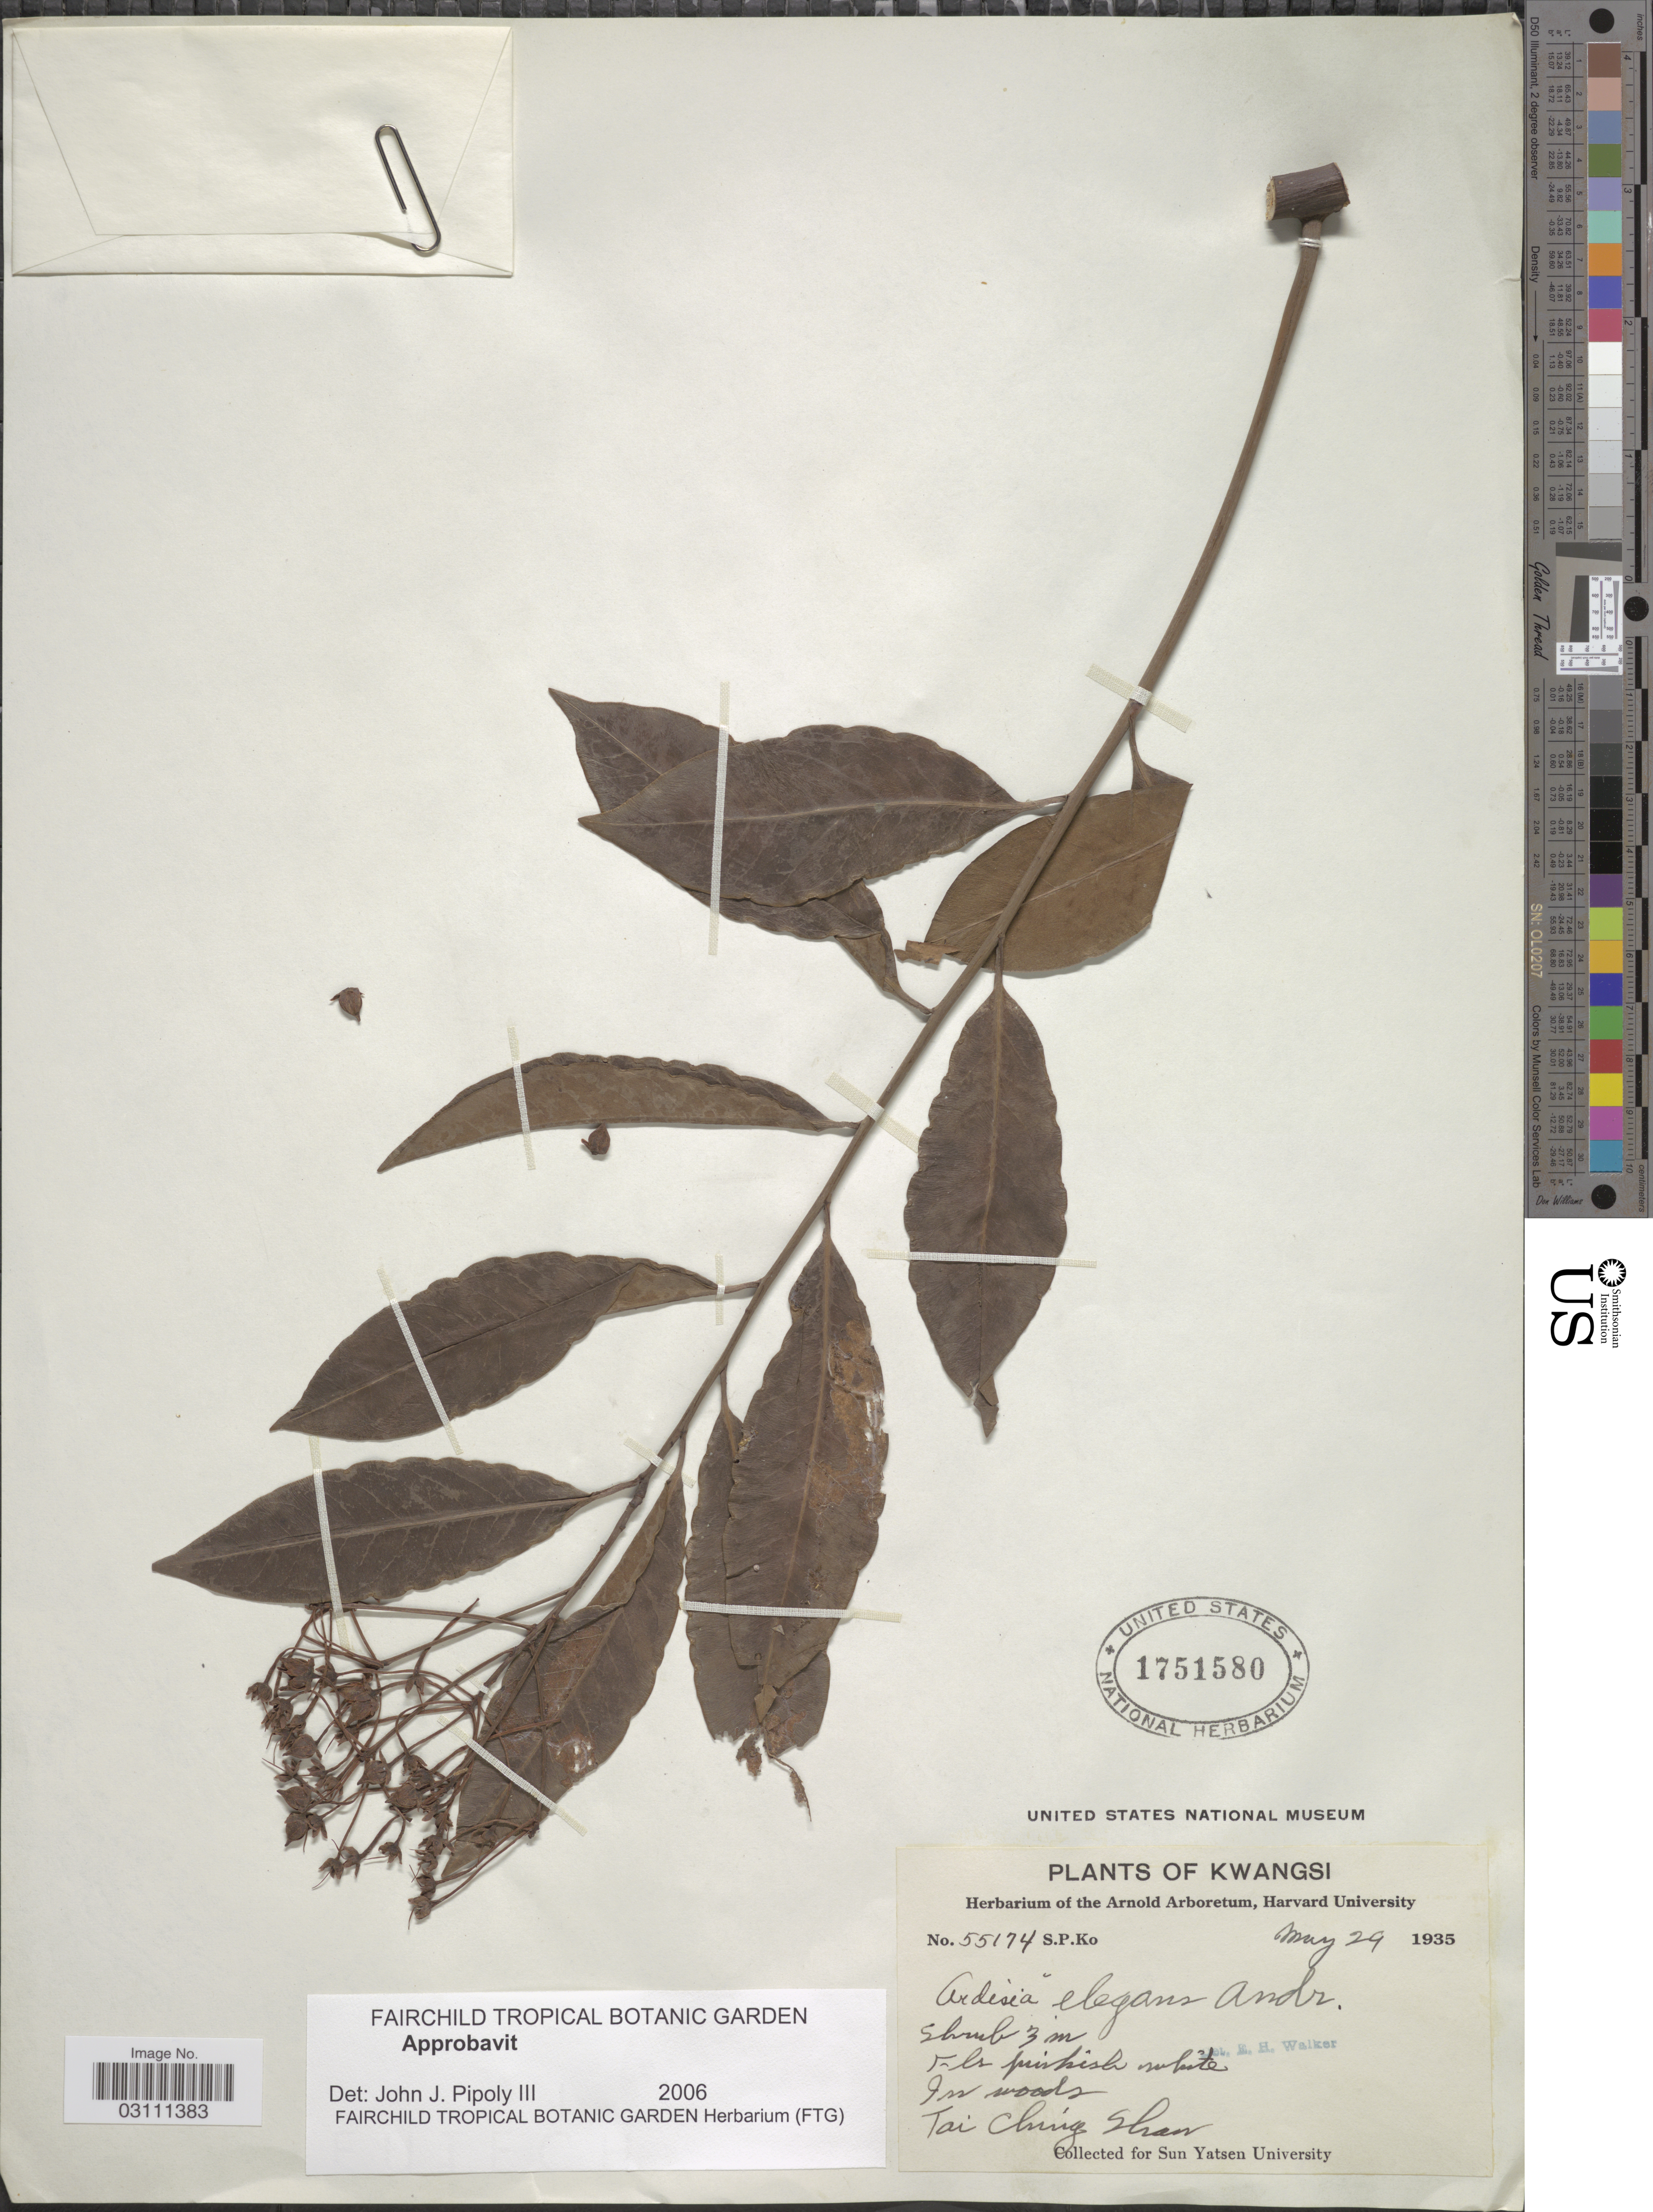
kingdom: Plantae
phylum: Tracheophyta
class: Magnoliopsida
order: Ericales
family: Primulaceae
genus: Ardisia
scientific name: Ardisia elegans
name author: Andrews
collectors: S. P. Ko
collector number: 55174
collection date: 1935-05-29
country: China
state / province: Guangxi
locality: Kwangsi, Tai Ching Shan.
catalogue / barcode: US 1751580